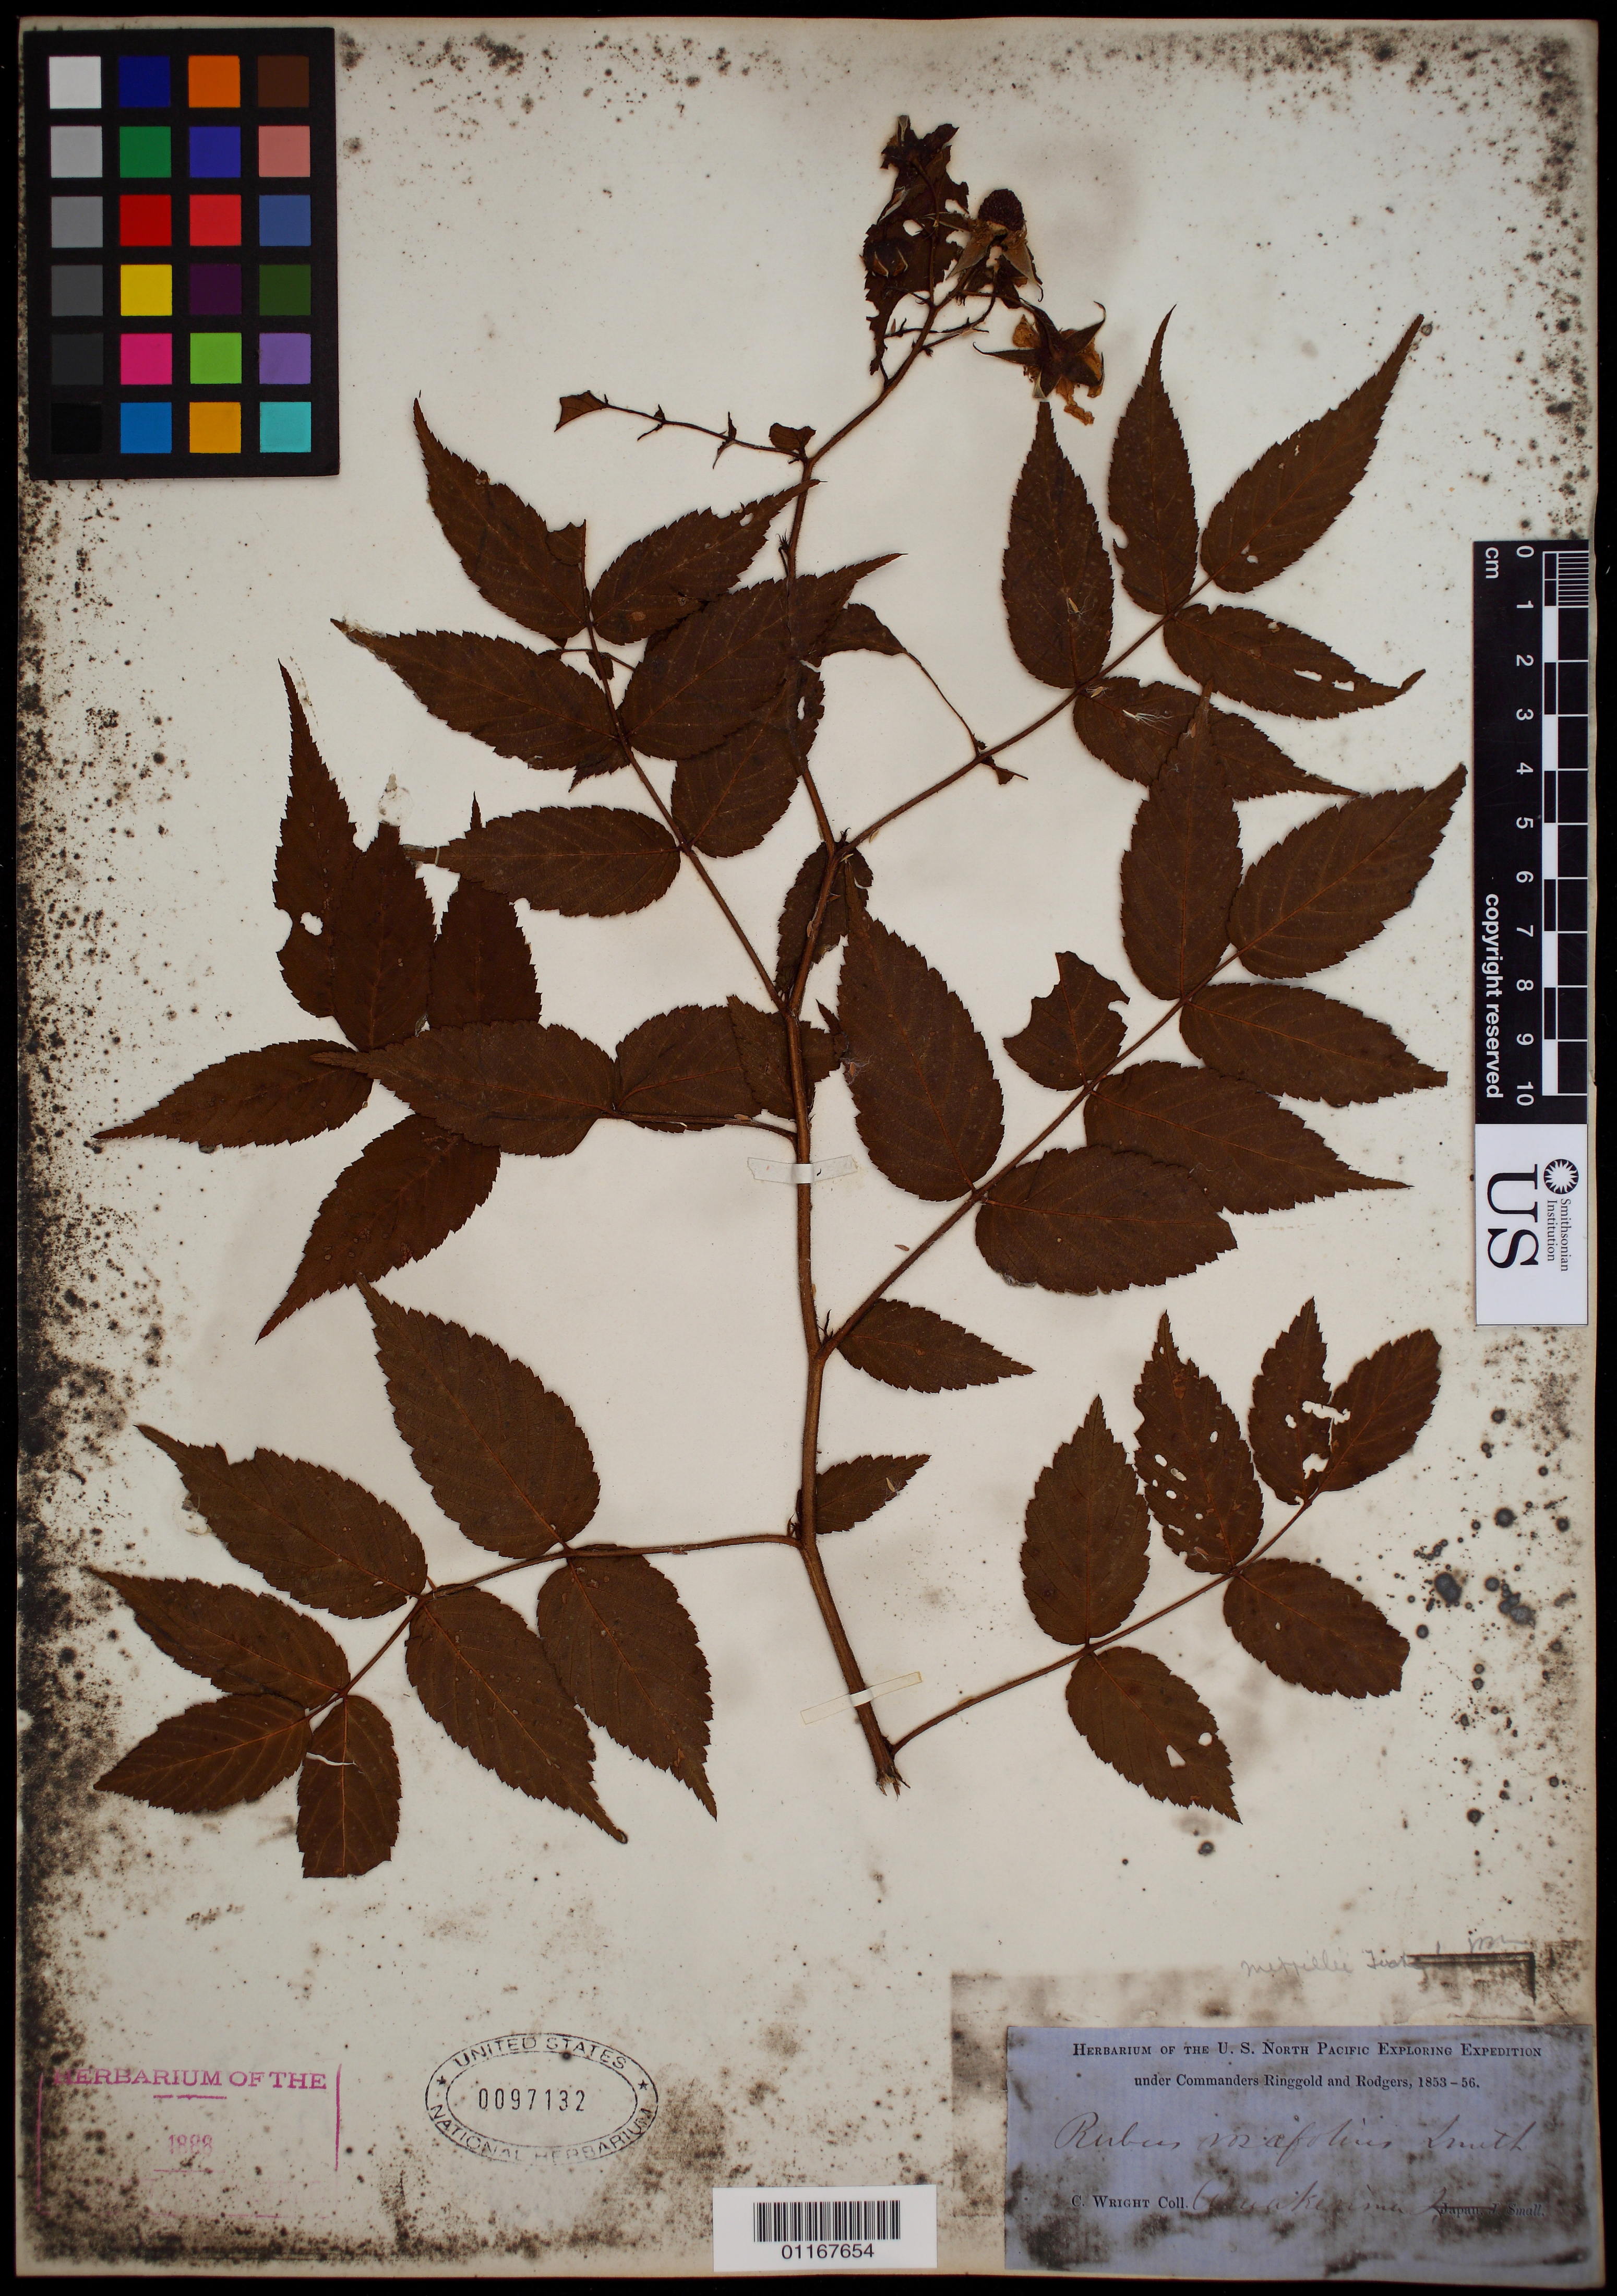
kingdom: Plantae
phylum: Tracheophyta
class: Magnoliopsida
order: Rosales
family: Rosaceae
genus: Rubus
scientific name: Rubus malifolius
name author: Focke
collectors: C. Wright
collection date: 1853/1856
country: South Korea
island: Takeshima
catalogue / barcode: US 97132